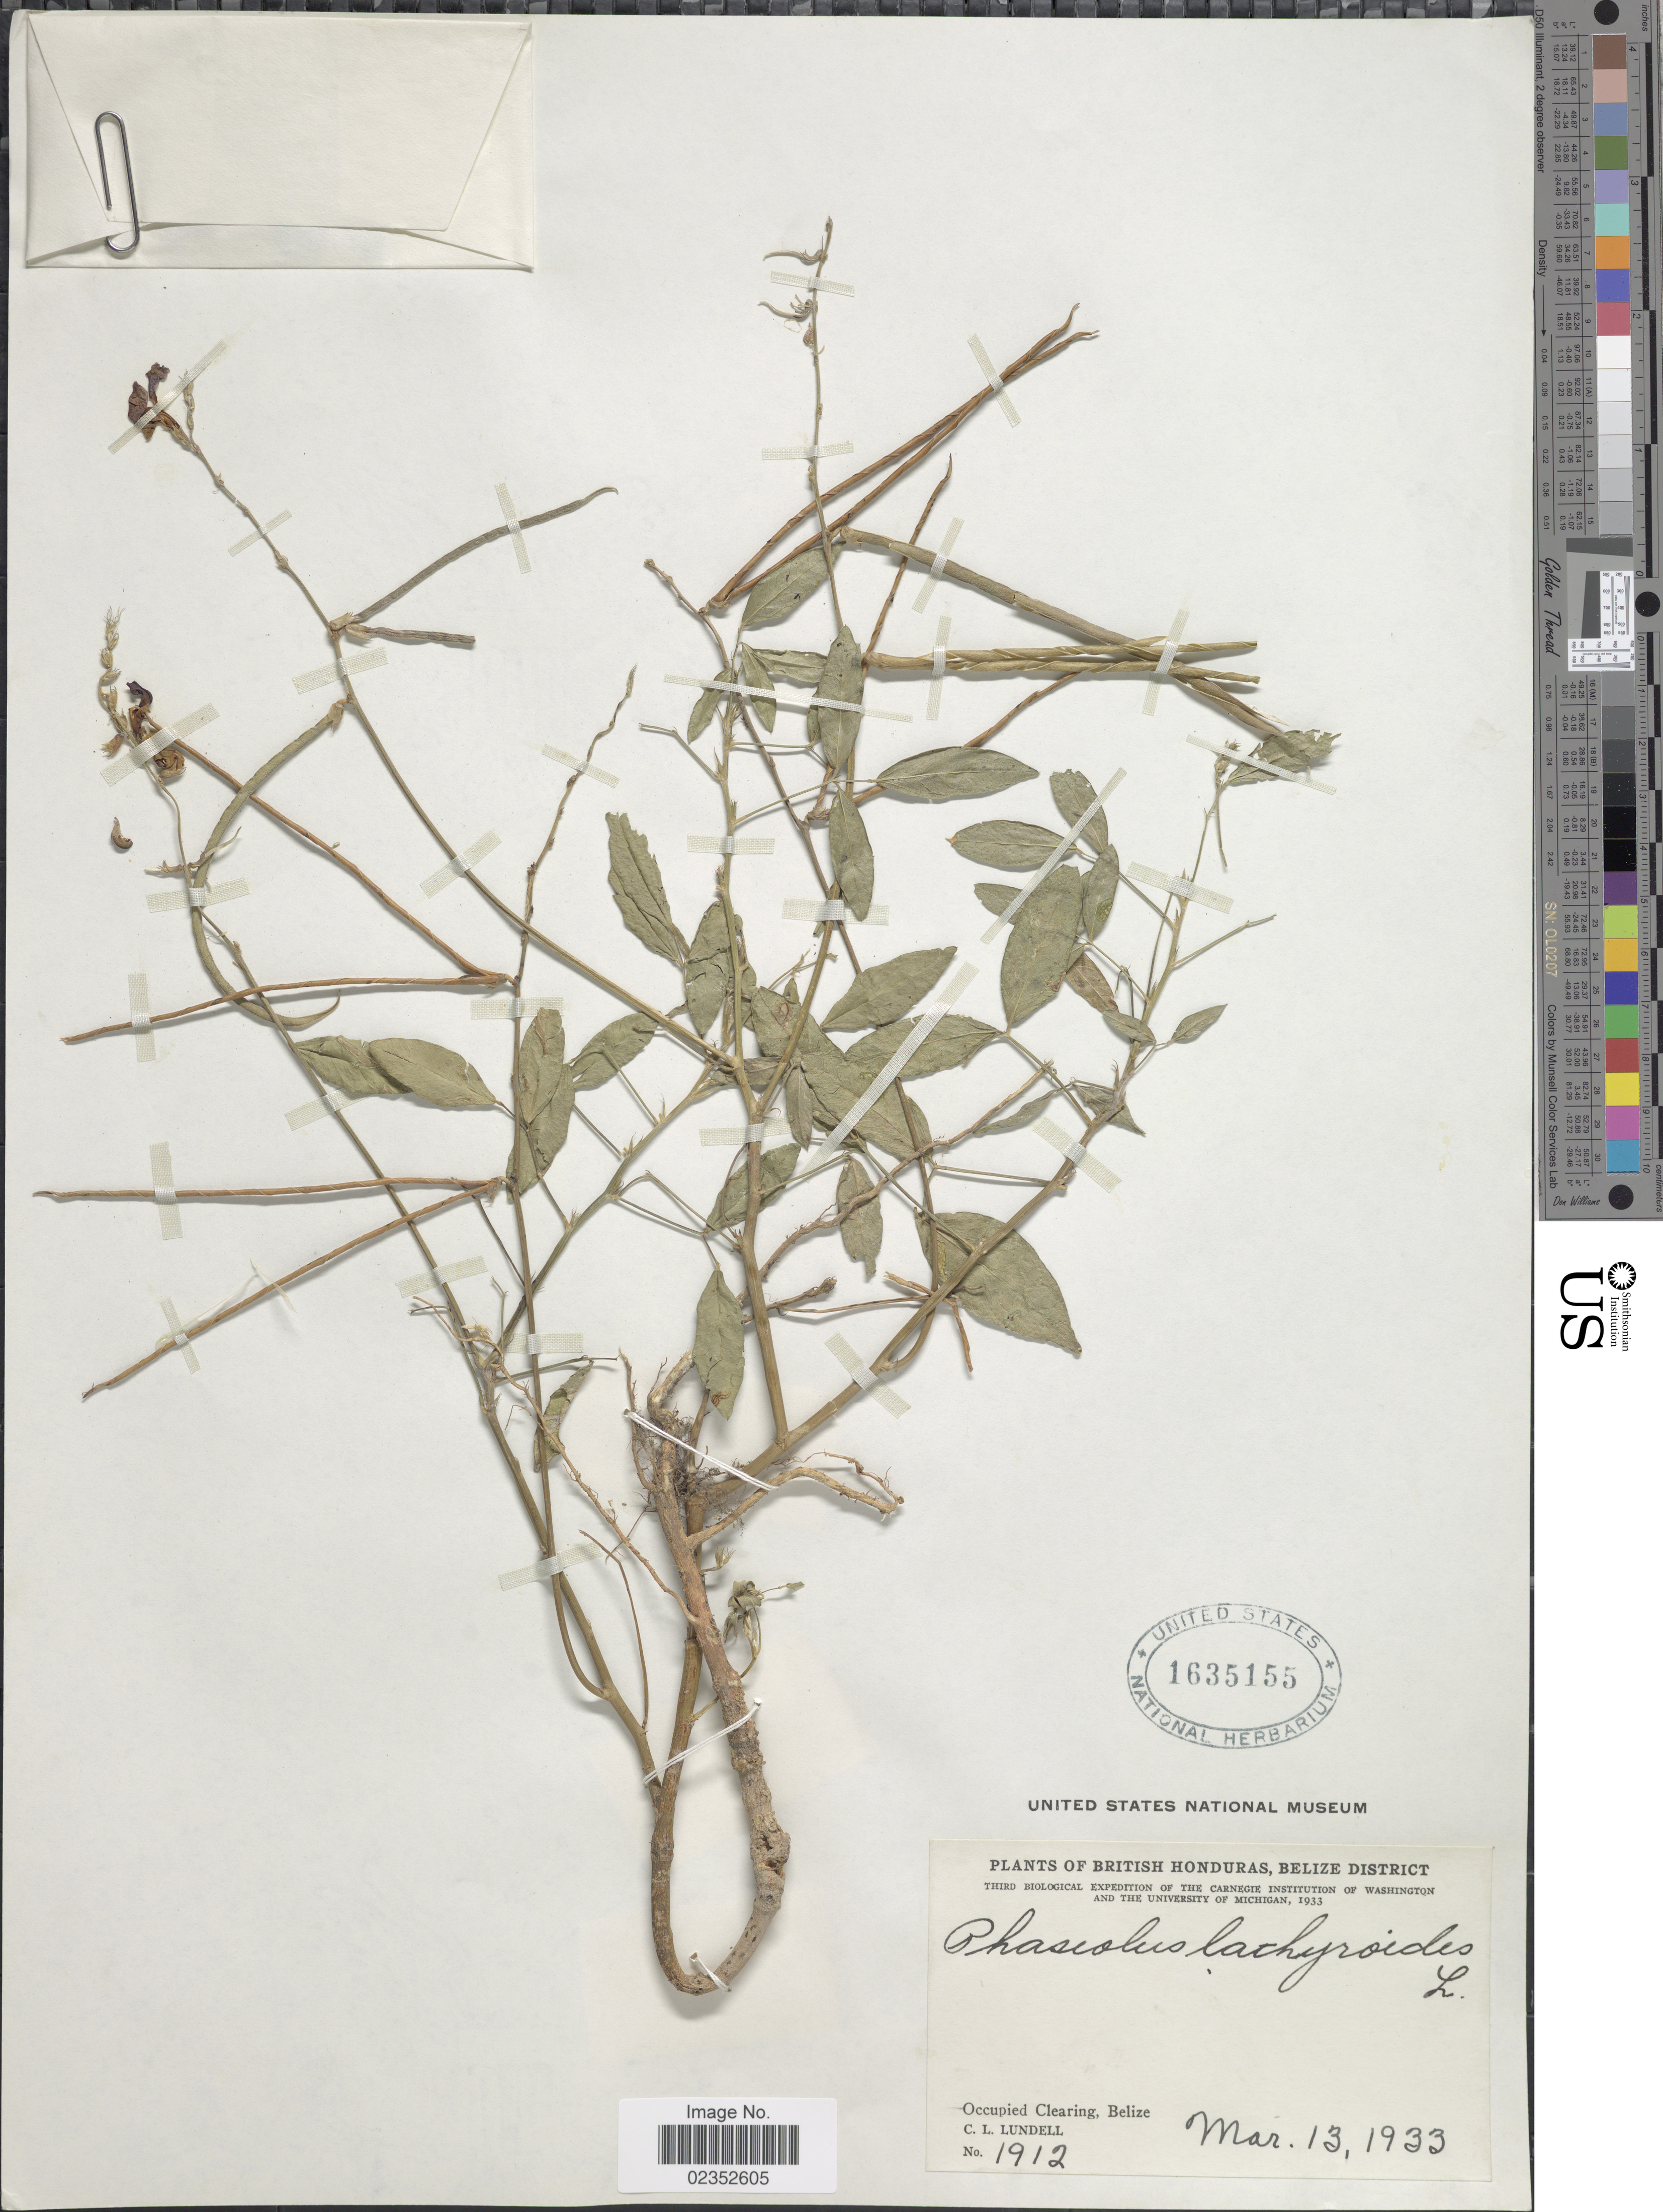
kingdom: Plantae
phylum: Tracheophyta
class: Magnoliopsida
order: Fabales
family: Fabaceae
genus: Macroptilium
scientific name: Macroptilium lathyroides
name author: (L.) Urb.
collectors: C. L. Lundell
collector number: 1912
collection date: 1933-03-13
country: Belize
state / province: Belize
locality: British Honduras, Occupied clearing, Belize District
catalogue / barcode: US 1635155